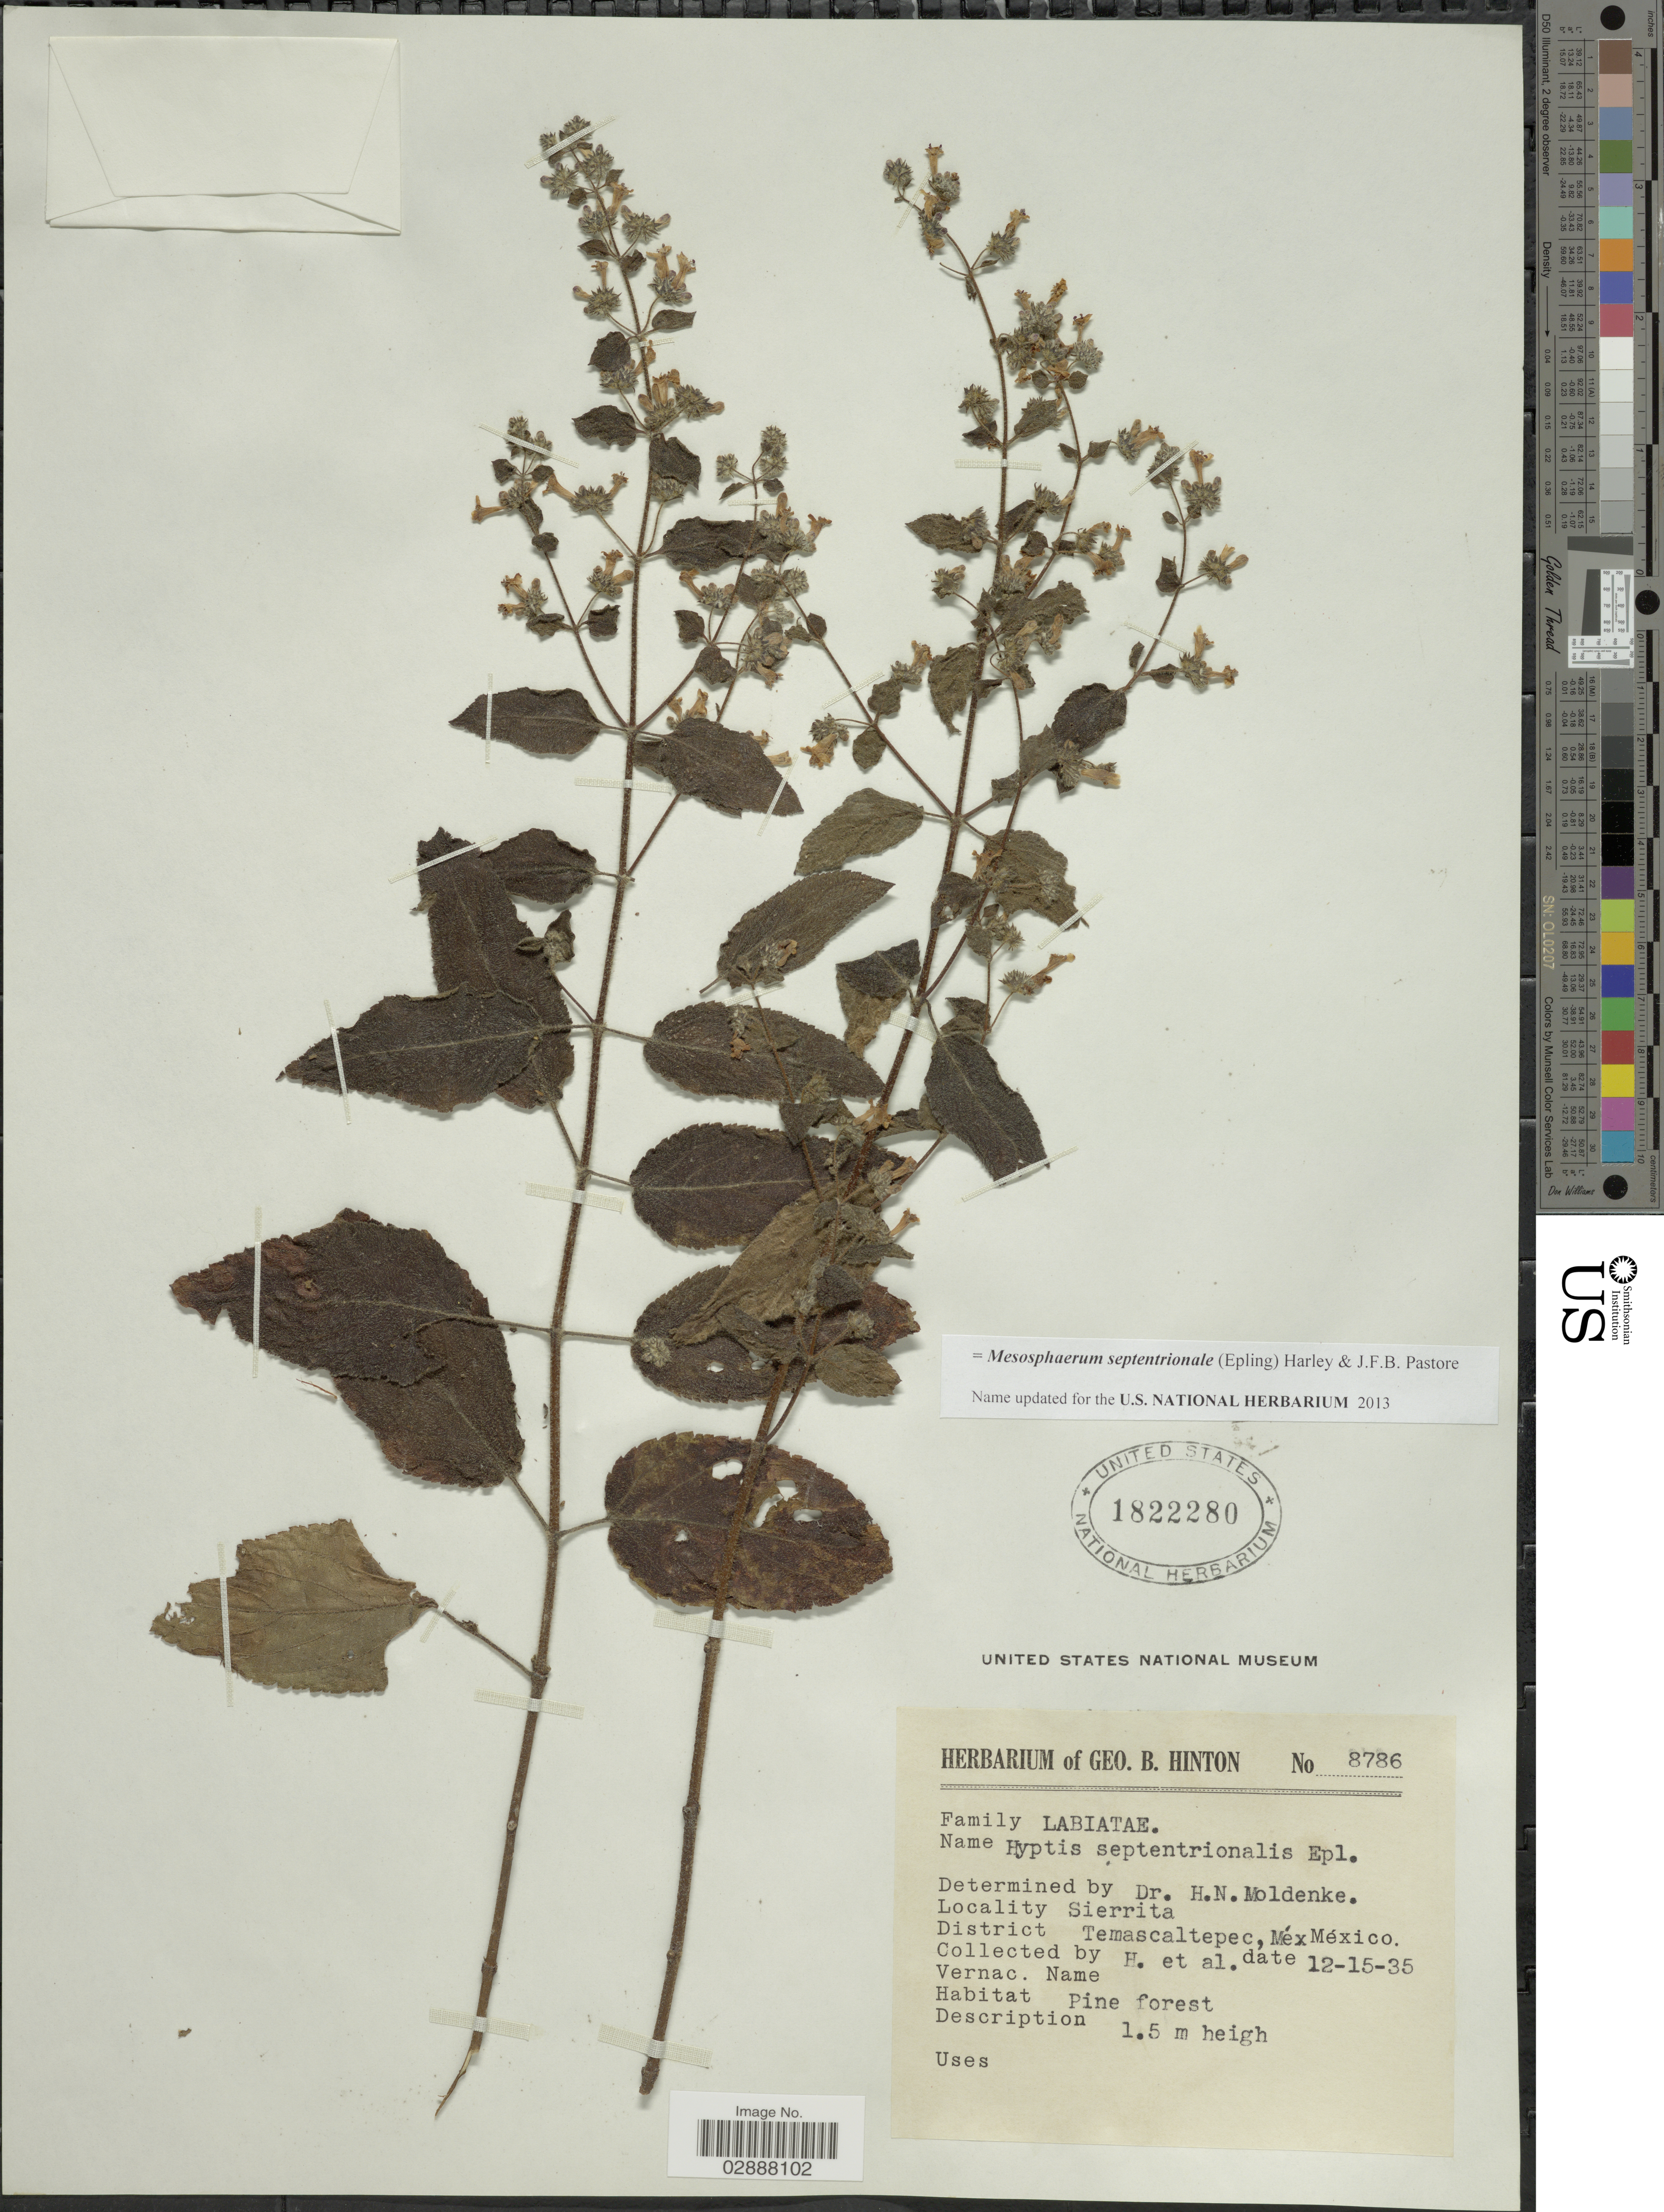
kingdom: Plantae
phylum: Tracheophyta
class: Magnoliopsida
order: Lamiales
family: Lamiaceae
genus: Mesosphaerum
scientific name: Mesosphaerum septentrionale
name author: (Epling) Harley & J.F.B. Pastore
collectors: G. B. Hinton & et al.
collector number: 8786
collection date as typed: Transcribed d/m/y: 15/12/35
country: Mexico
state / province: México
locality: Sierrita, District Temascaltepec.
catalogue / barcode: US 1822280